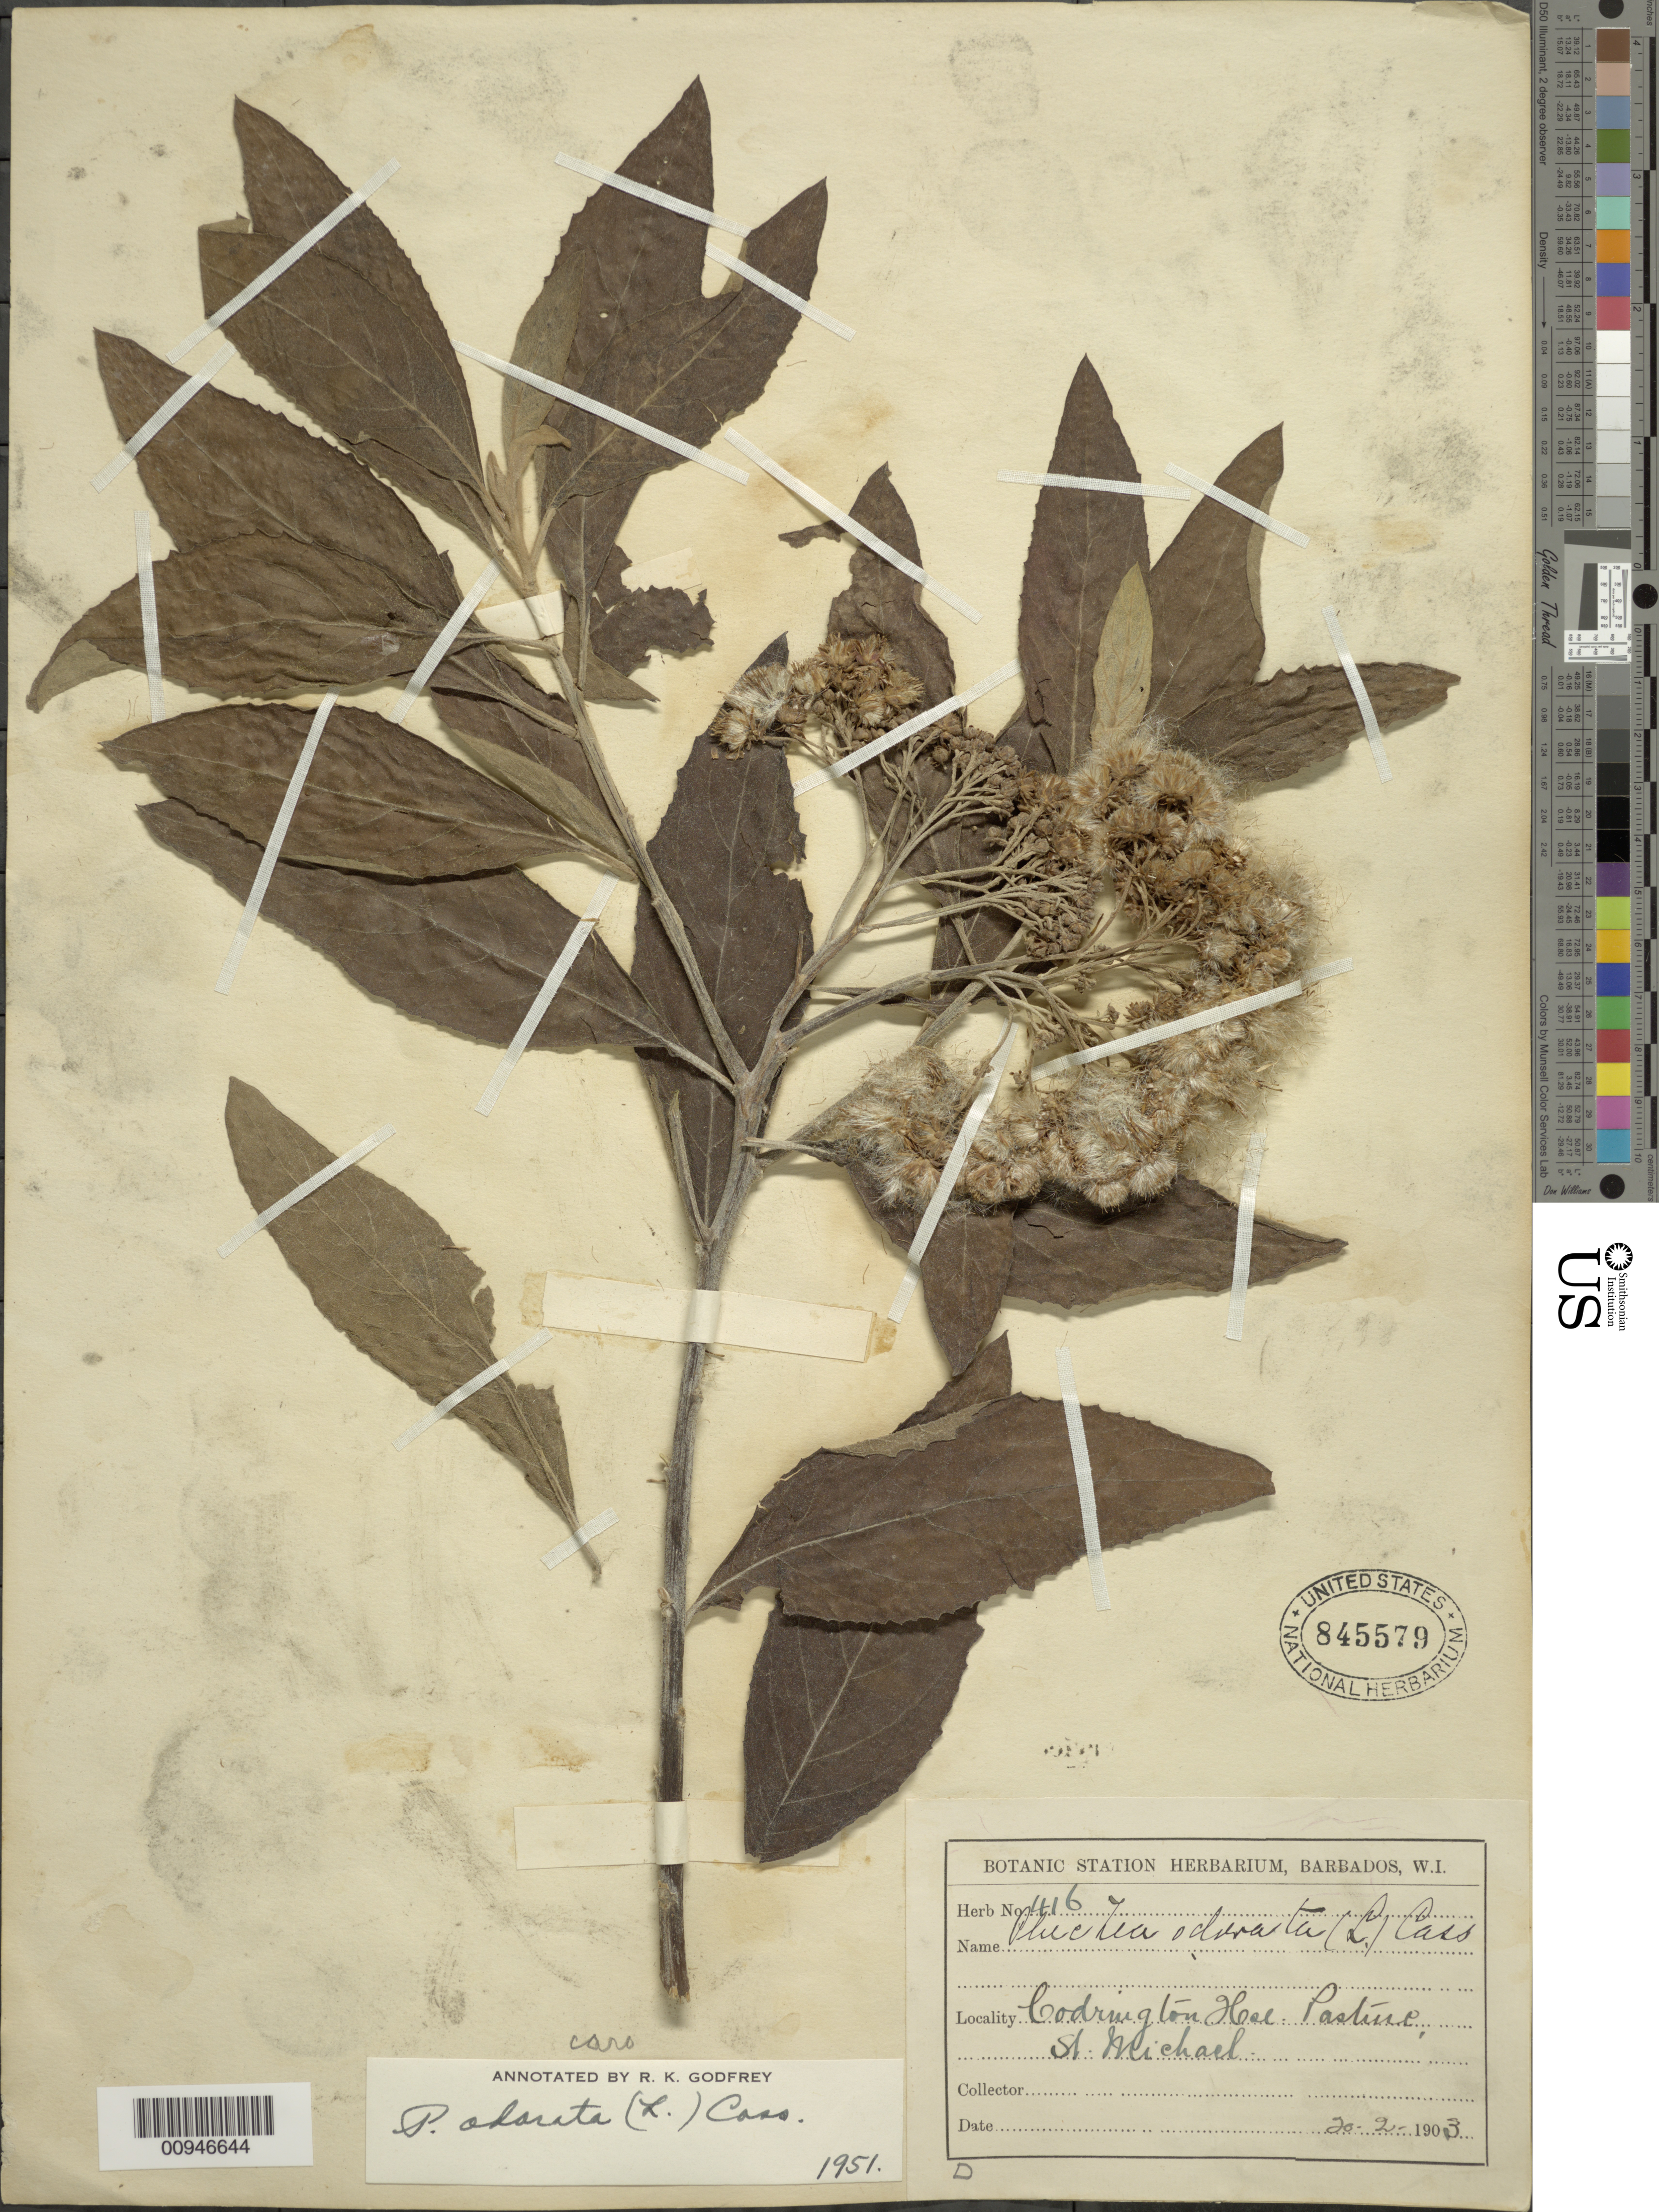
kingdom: Plantae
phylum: Tracheophyta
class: Magnoliopsida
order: Asterales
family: Asteraceae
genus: Pluchea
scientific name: Pluchea carolinensis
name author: (Jacq.) D. Don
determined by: Godfrey, R. K.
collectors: ex herb. Bot. Sta. Barbados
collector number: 416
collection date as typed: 20 Feb 1903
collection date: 1903-02-20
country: Barbados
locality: Codriugton Hoal, St. Michel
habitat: Pasture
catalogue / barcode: US 845579